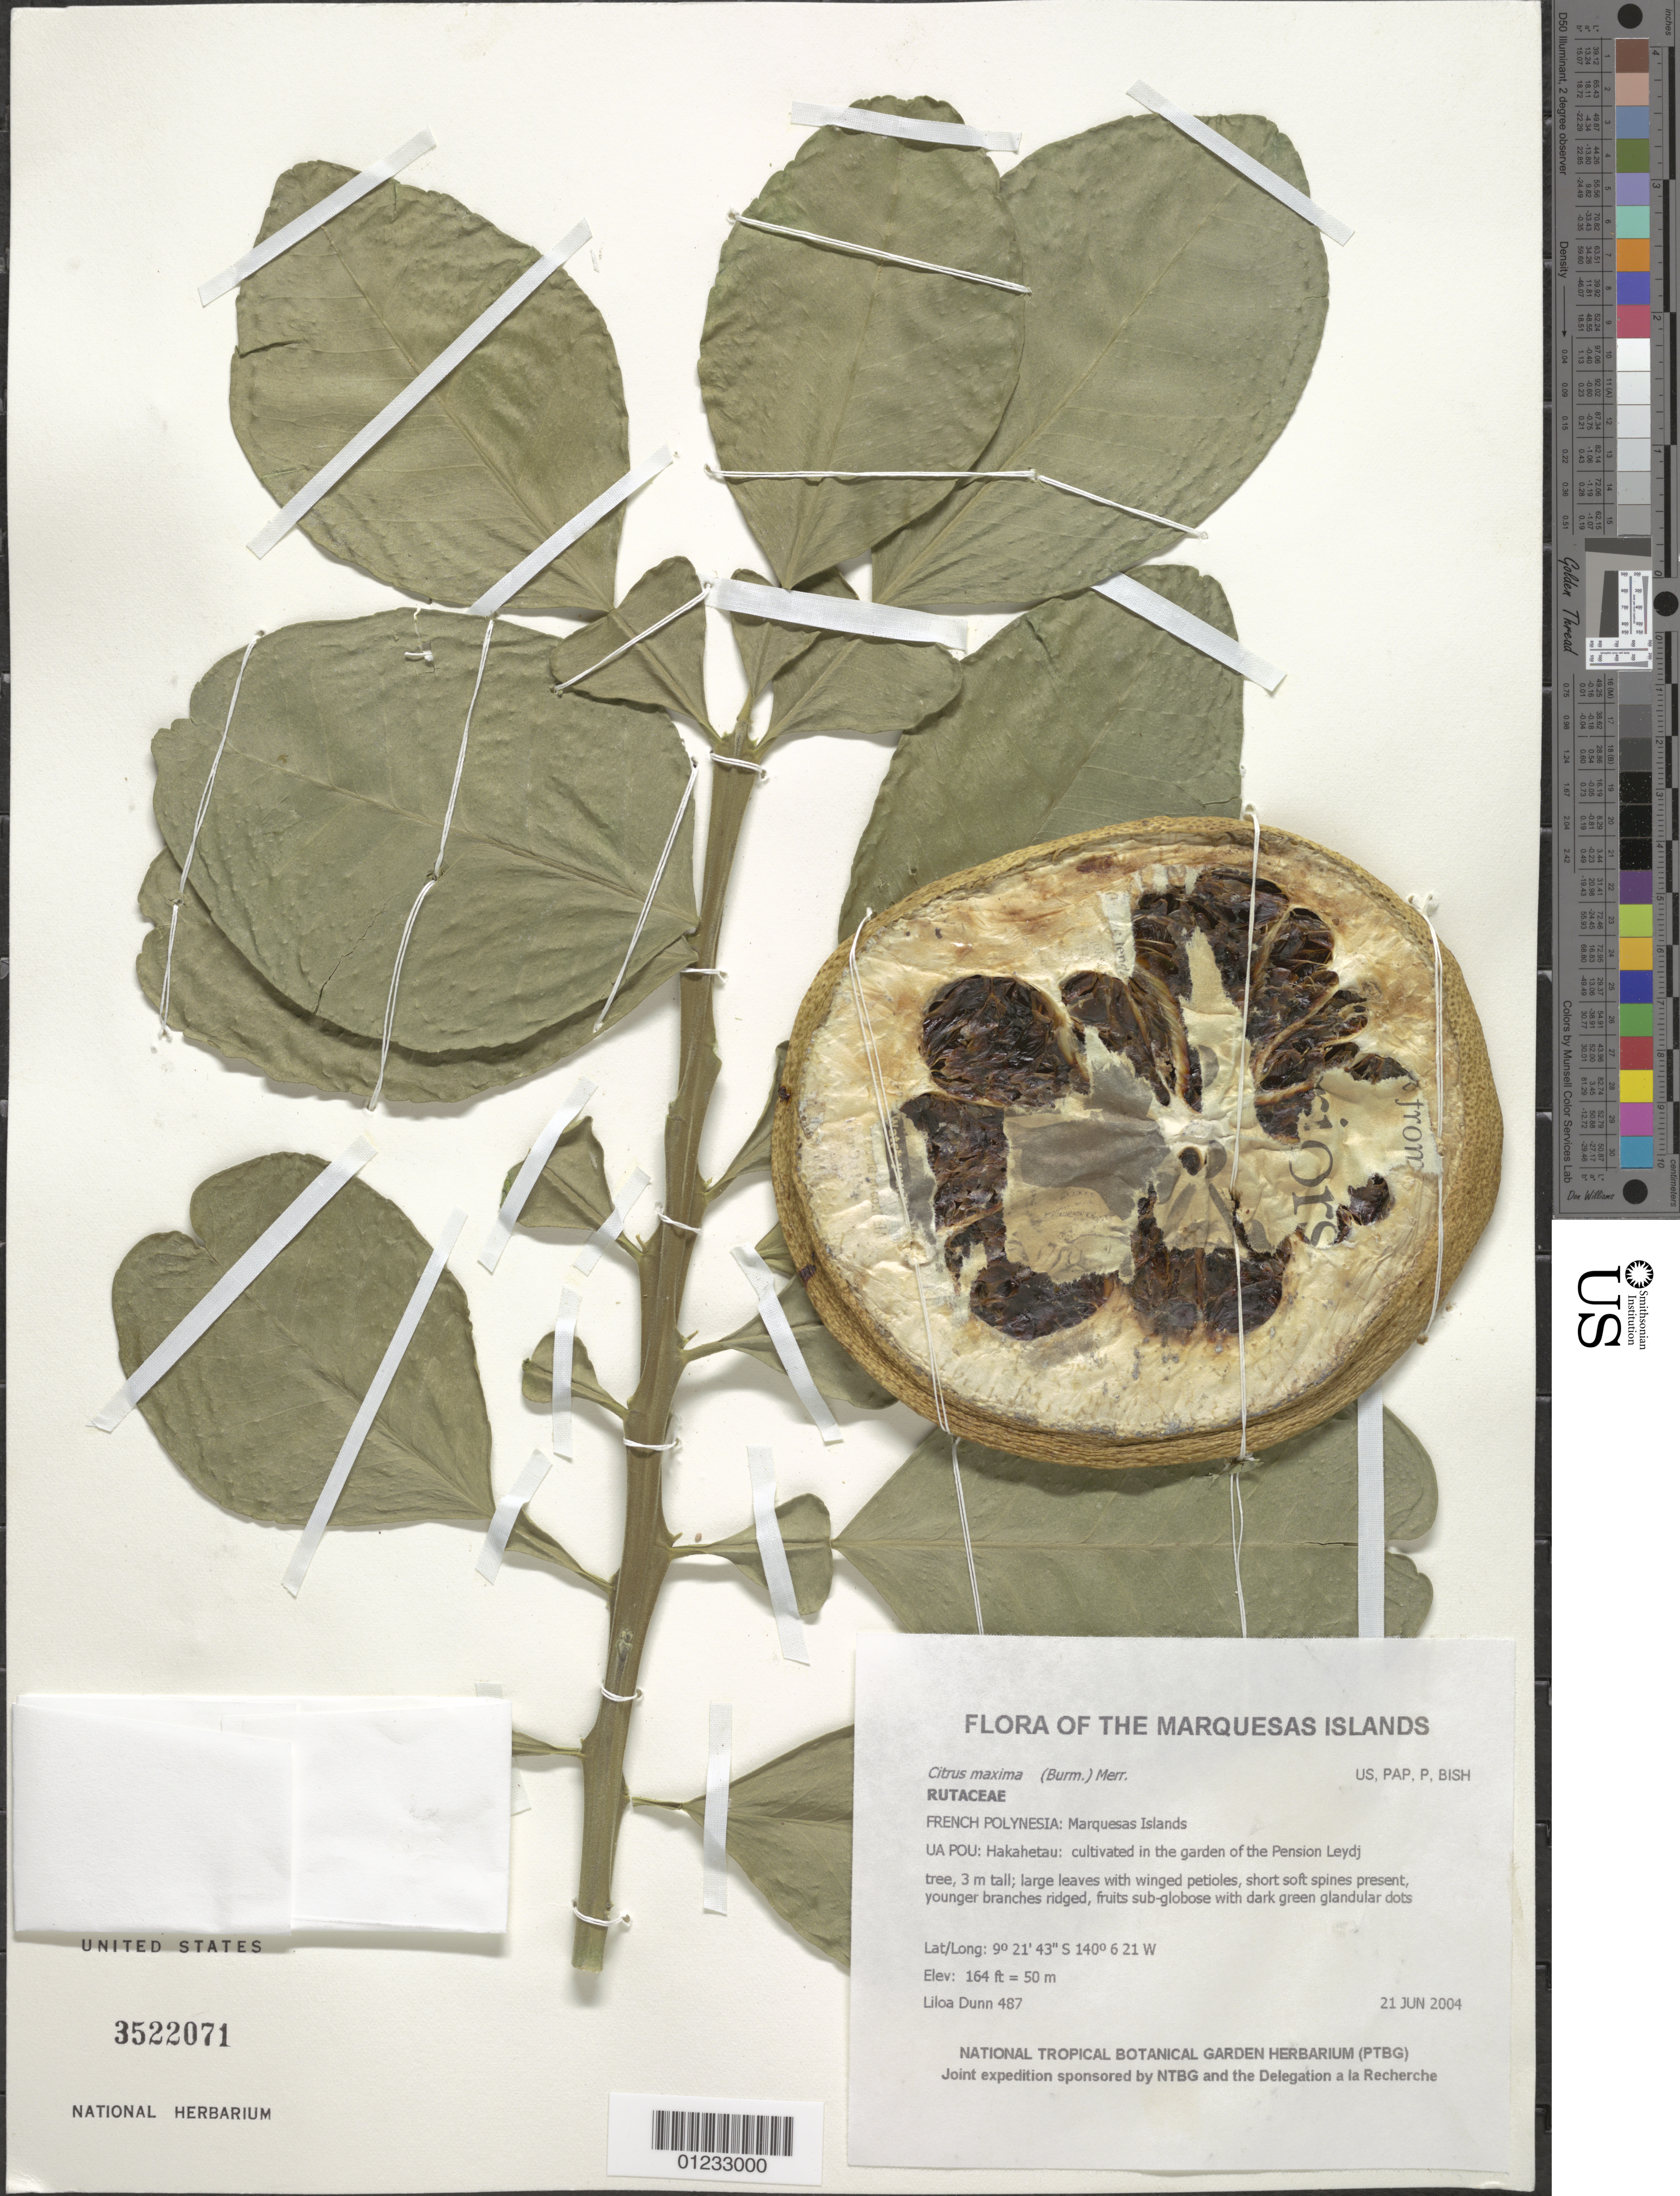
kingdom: Plantae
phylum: Tracheophyta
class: Magnoliopsida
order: Sapindales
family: Rutaceae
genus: Citrus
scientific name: Citrus maxima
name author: (Burm.) Merr.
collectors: L. Dunn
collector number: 487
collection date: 2004-06-21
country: French Polynesia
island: Ua Pou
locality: Hakahetau: cultivated in the garden of the Pension Leydj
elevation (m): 50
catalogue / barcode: US 3522071